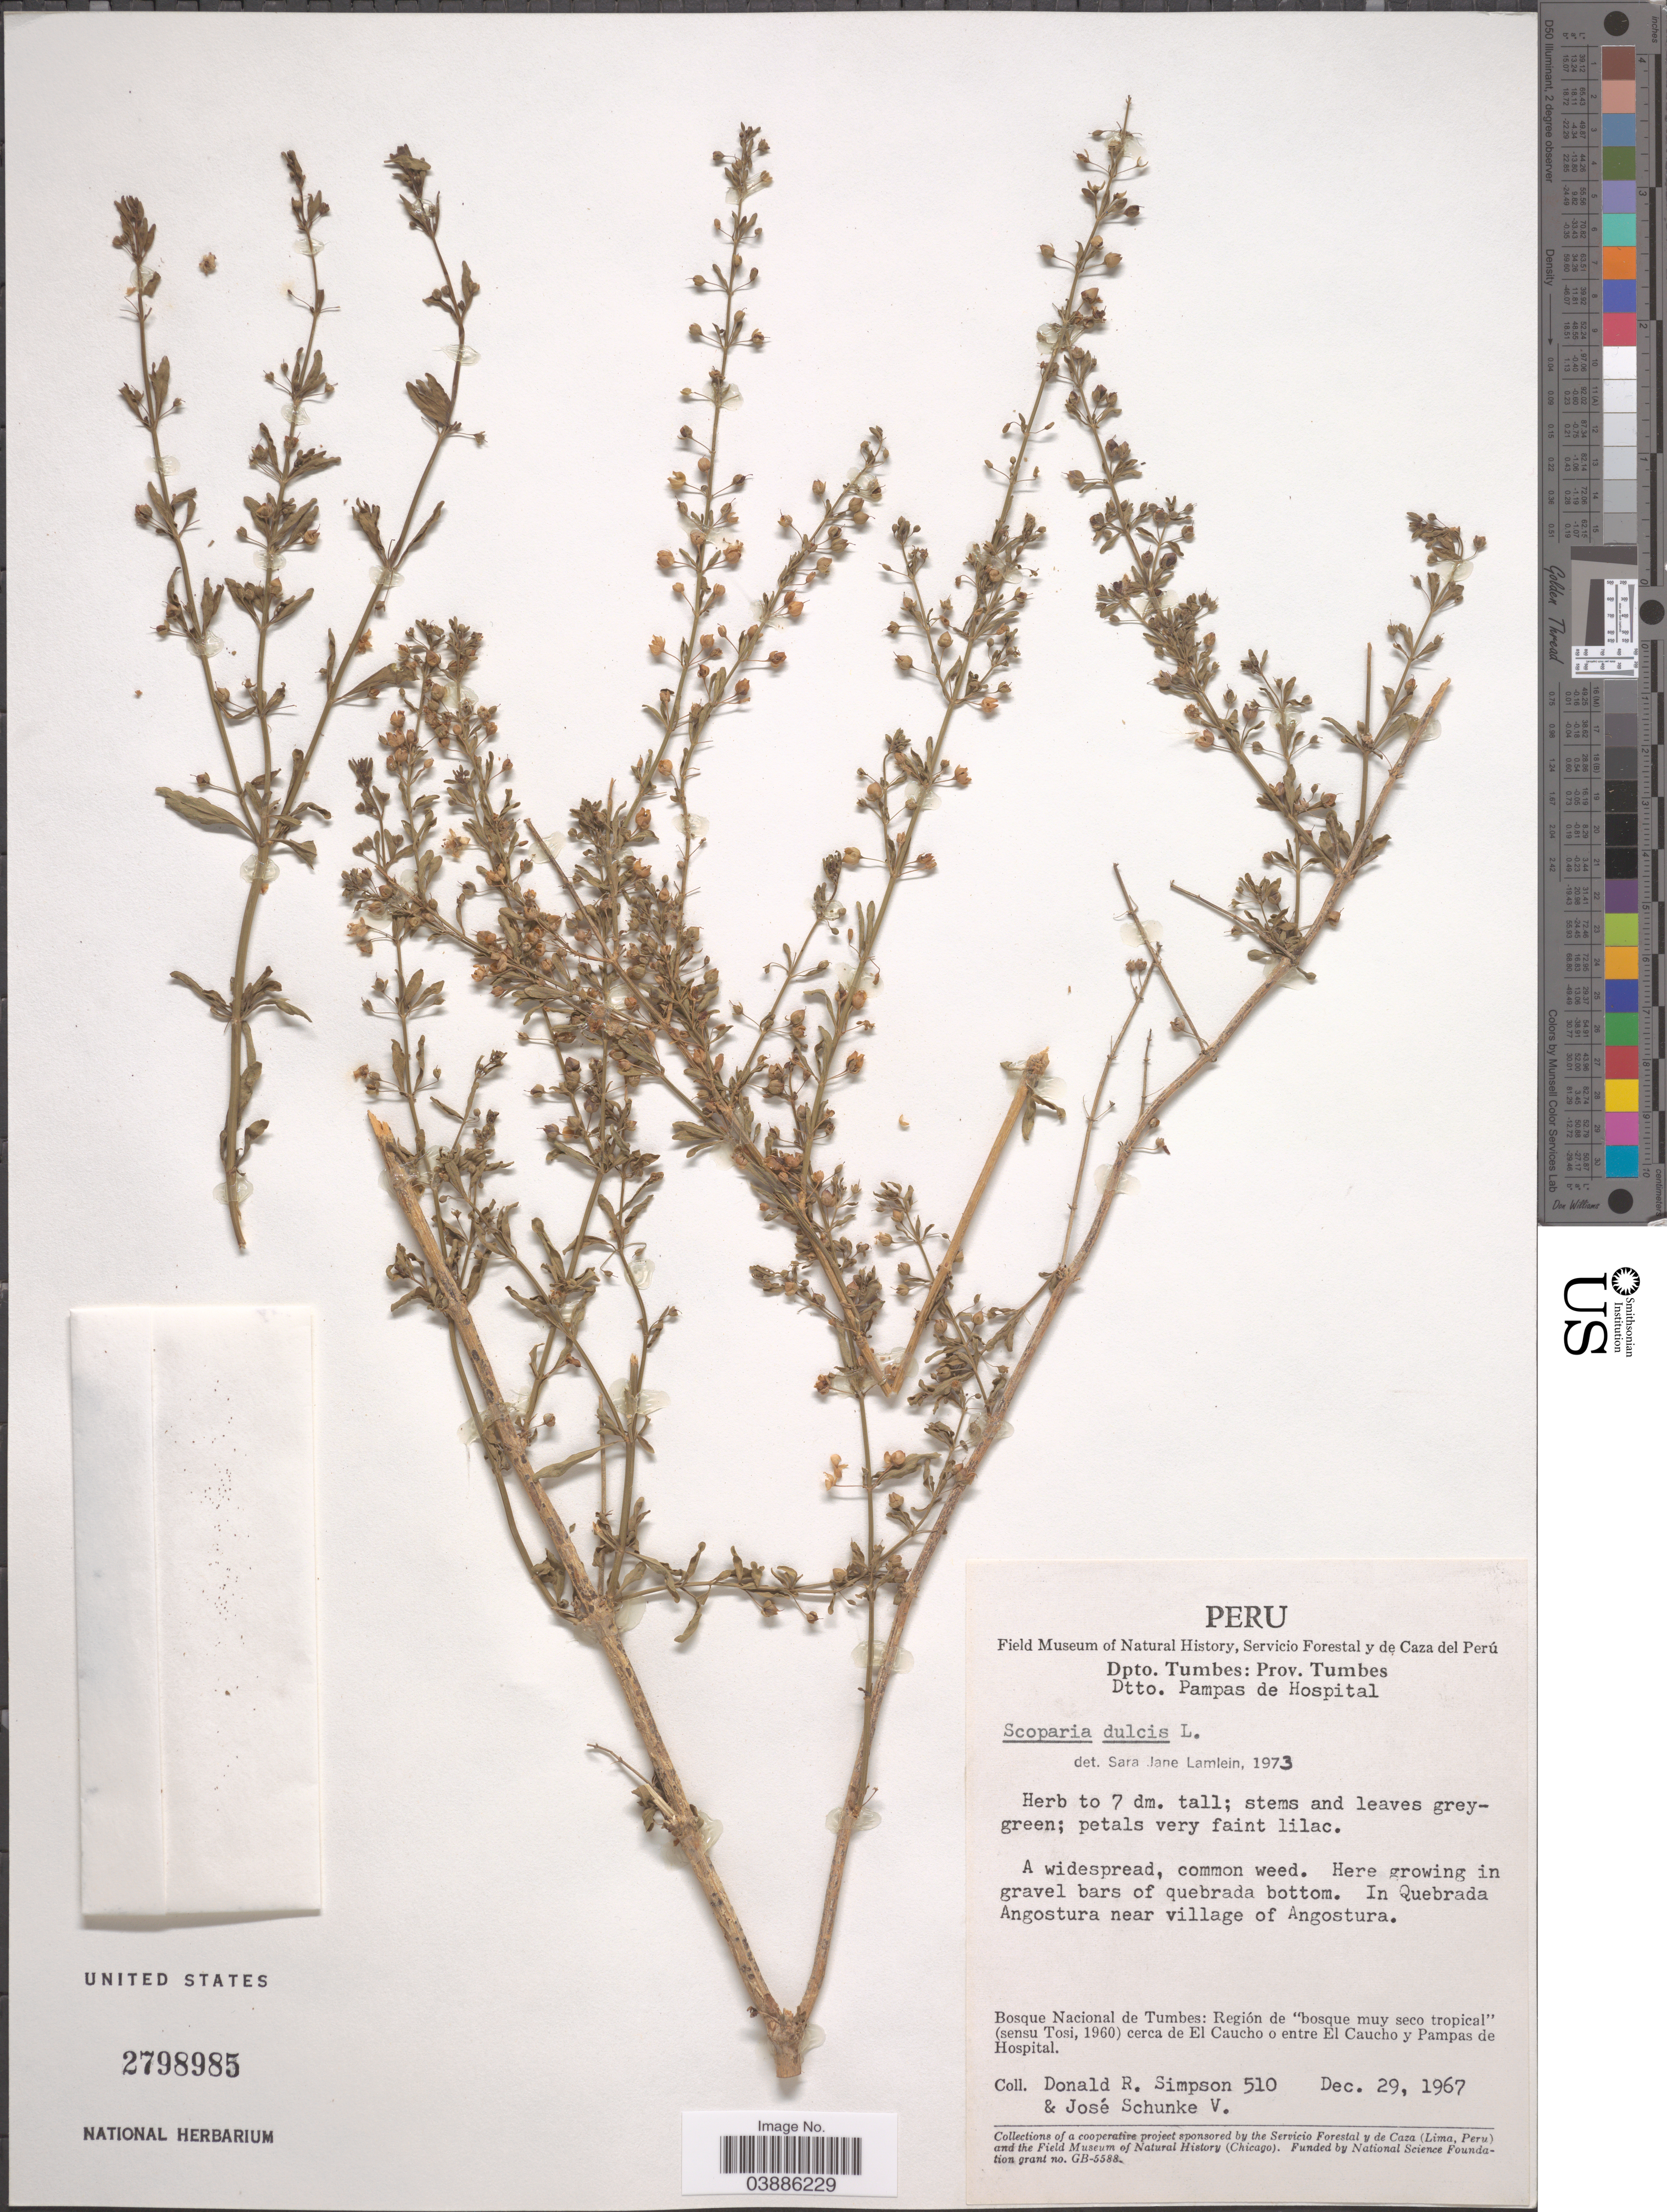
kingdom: Plantae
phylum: Tracheophyta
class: Magnoliopsida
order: Lamiales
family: Plantaginaceae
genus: Scoparia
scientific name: Scoparia dulcis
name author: L.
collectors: D. R. Simpson & J. Schunke Vigo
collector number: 510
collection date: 1967-12-29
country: Peru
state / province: Tumbes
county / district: Tumbes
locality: Dpto. Tumbes: Prov. Tumbes. Dtto. Pampas de Hospital. In Quebrada Angostura near village of Angostura. Bosque Nacional de Tumbes: Región de "bosque muy seco tropical" (sensu Tosi, 1960) cerca de El Caucho o entre El Caucho y Pampas de Hospital.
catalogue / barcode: US 2798985